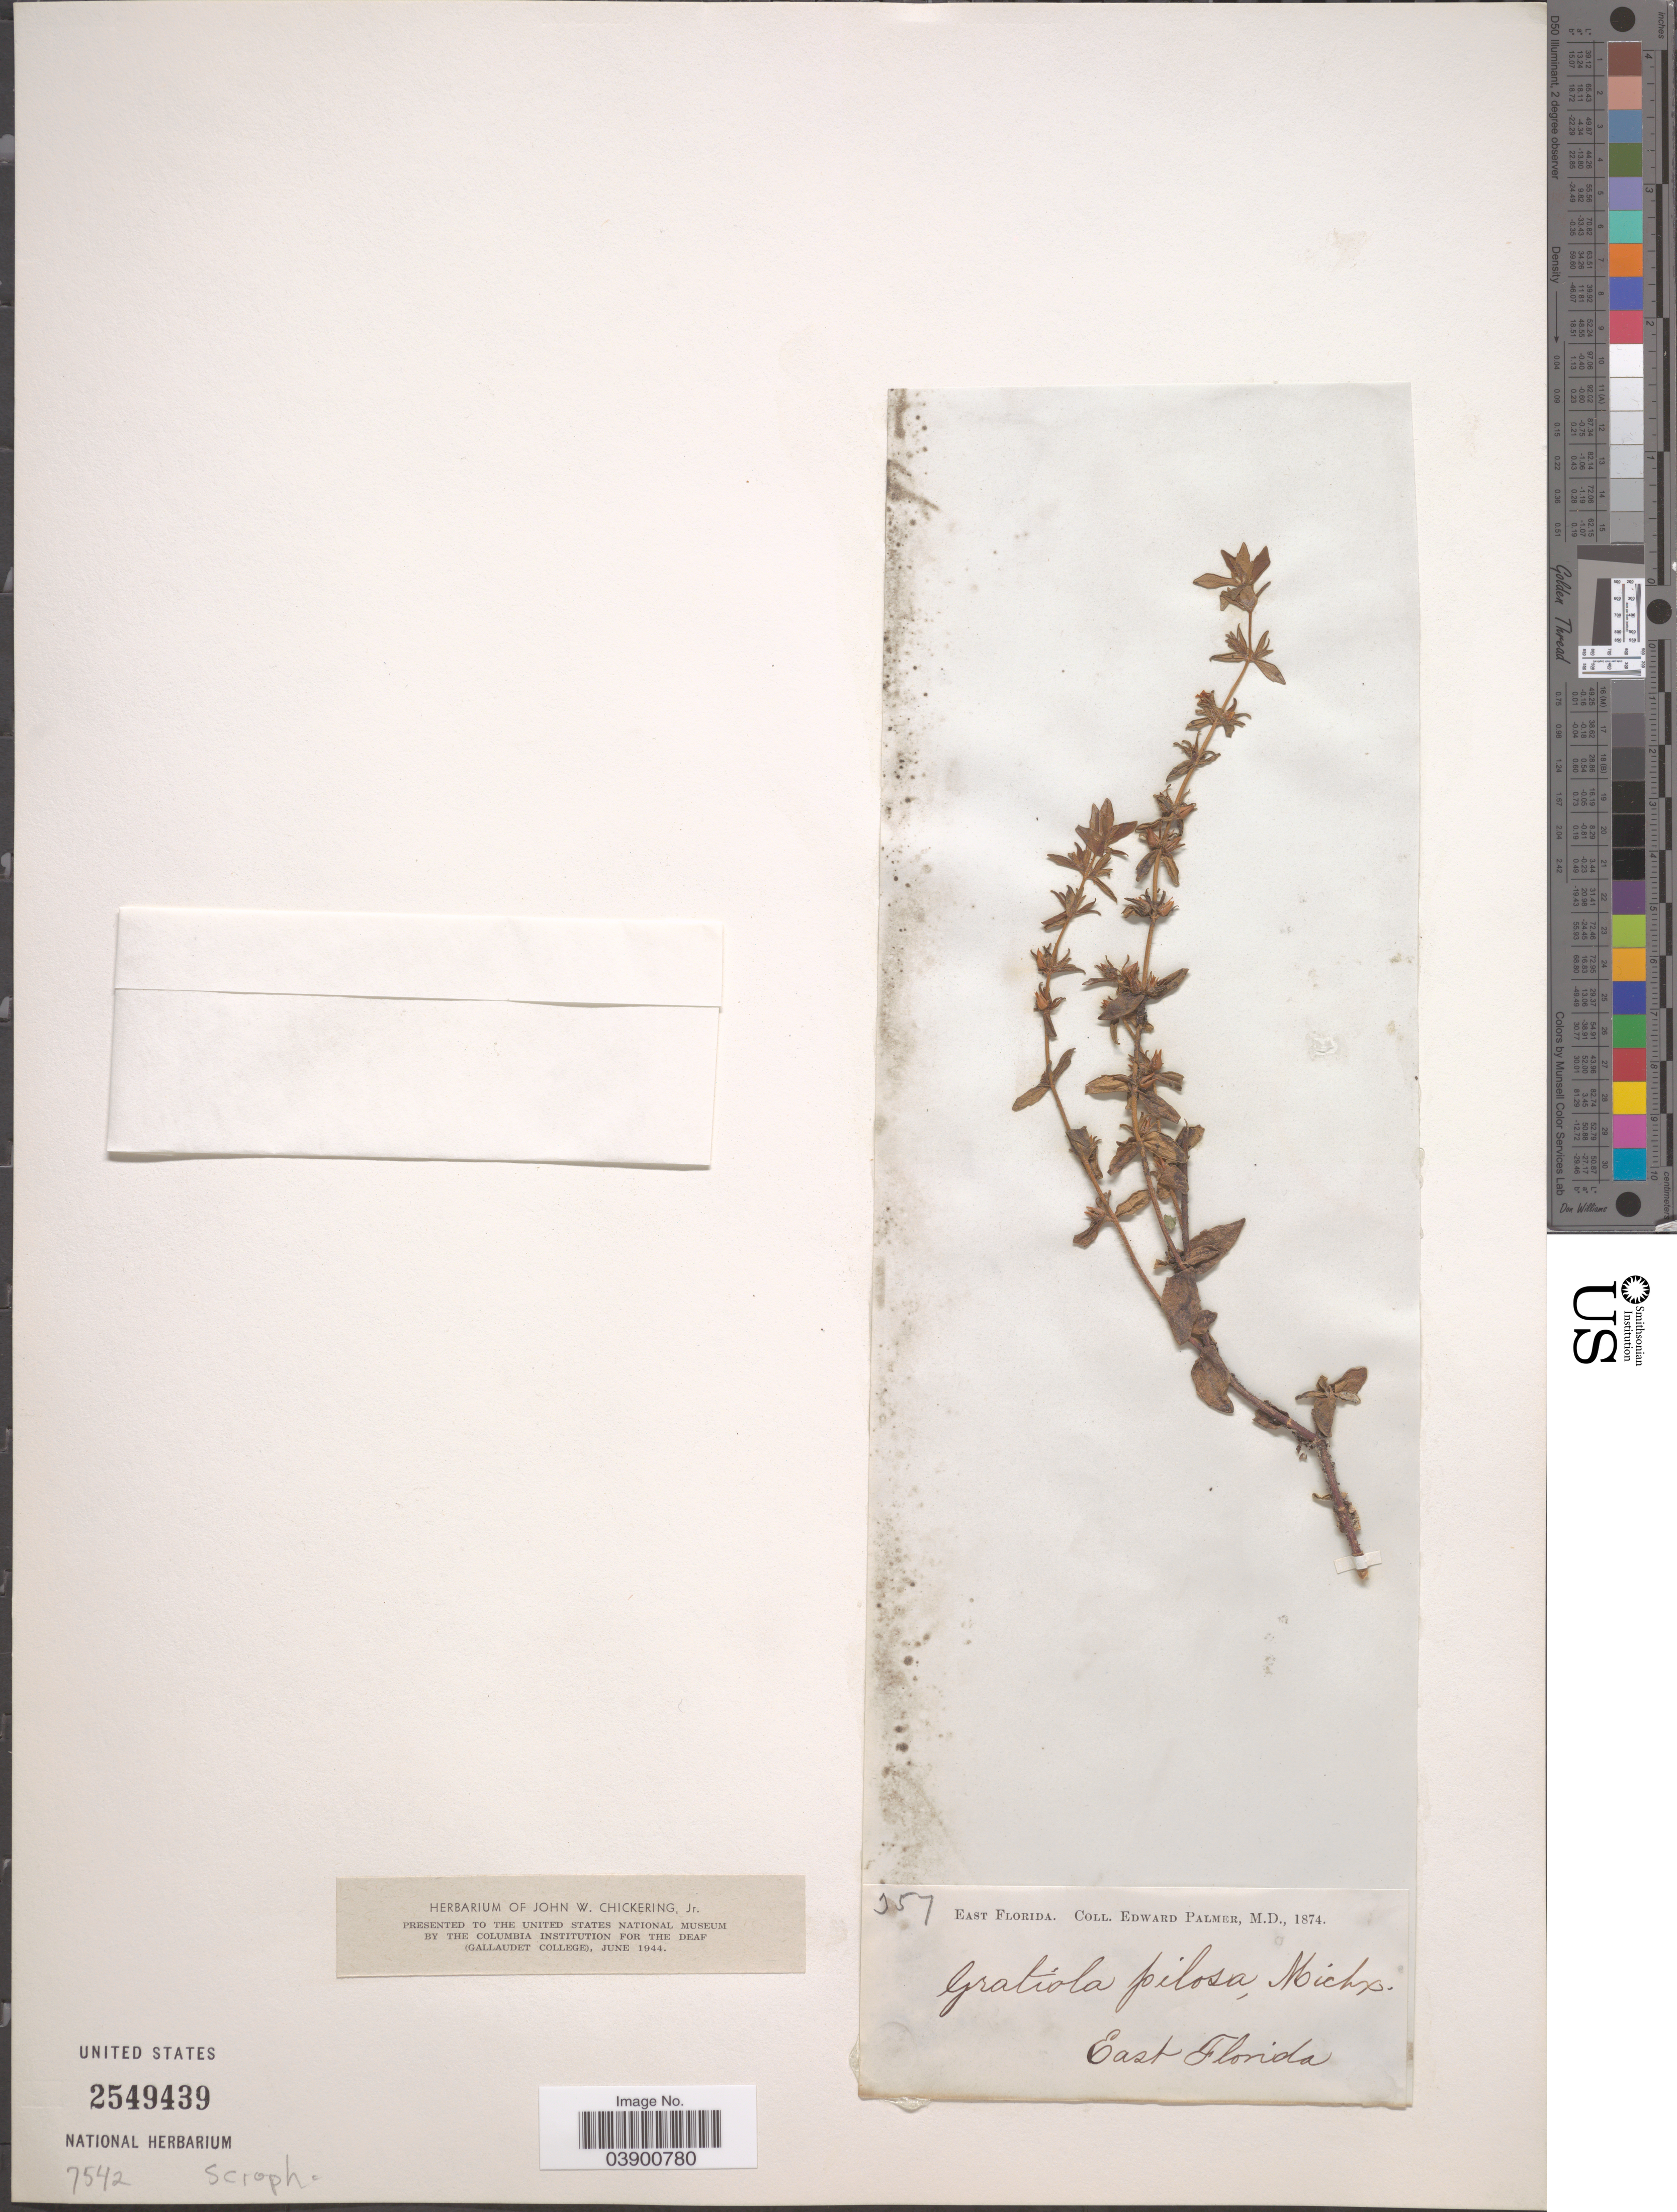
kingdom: Plantae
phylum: Tracheophyta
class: Magnoliopsida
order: Lamiales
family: Plantaginaceae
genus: Gratiola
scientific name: Gratiola pilosa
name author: Michx.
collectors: E. Palmer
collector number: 357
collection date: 1874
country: United States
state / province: Florida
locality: East Florida.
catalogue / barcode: US 2549439